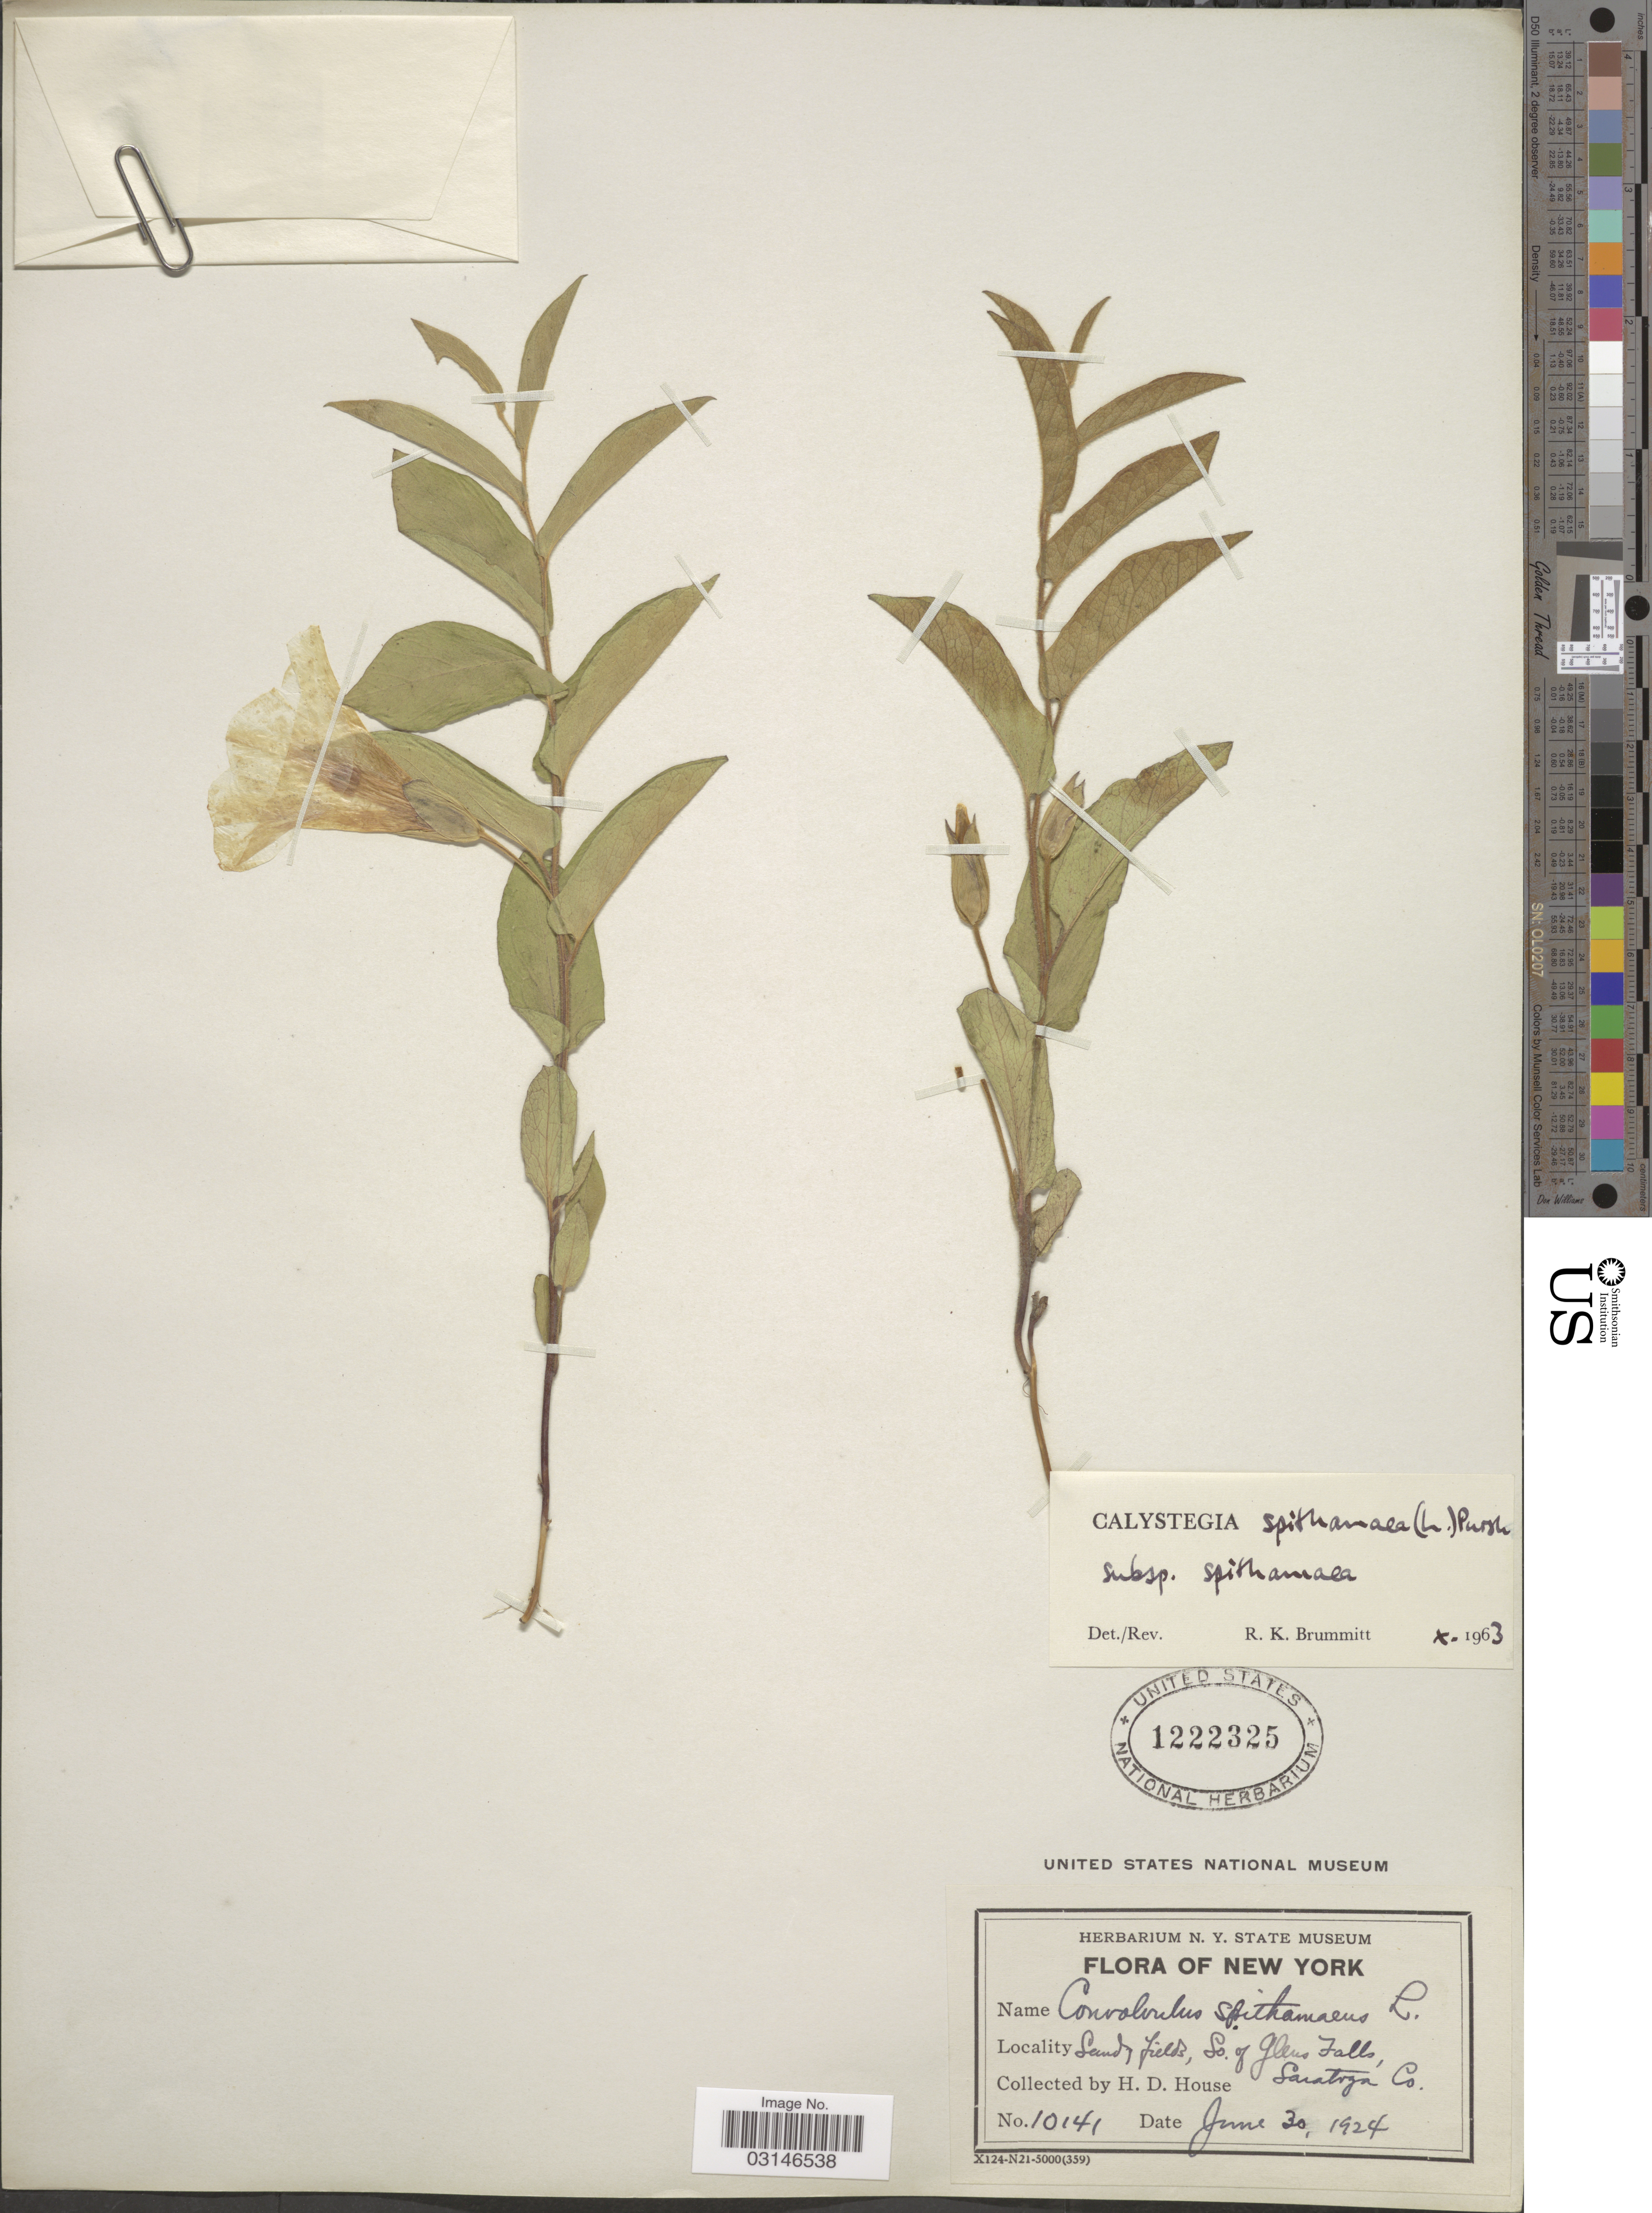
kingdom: Plantae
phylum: Tracheophyta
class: Magnoliopsida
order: Solanales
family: Convolvulaceae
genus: Calystegia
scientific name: Calystegia spithamaea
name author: (L.) Pursh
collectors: H. D. House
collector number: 10141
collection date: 1924-06-30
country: United States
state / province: New York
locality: Sandy fields, So. of Glens Falls, Saratoga Co.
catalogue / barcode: US 1222325